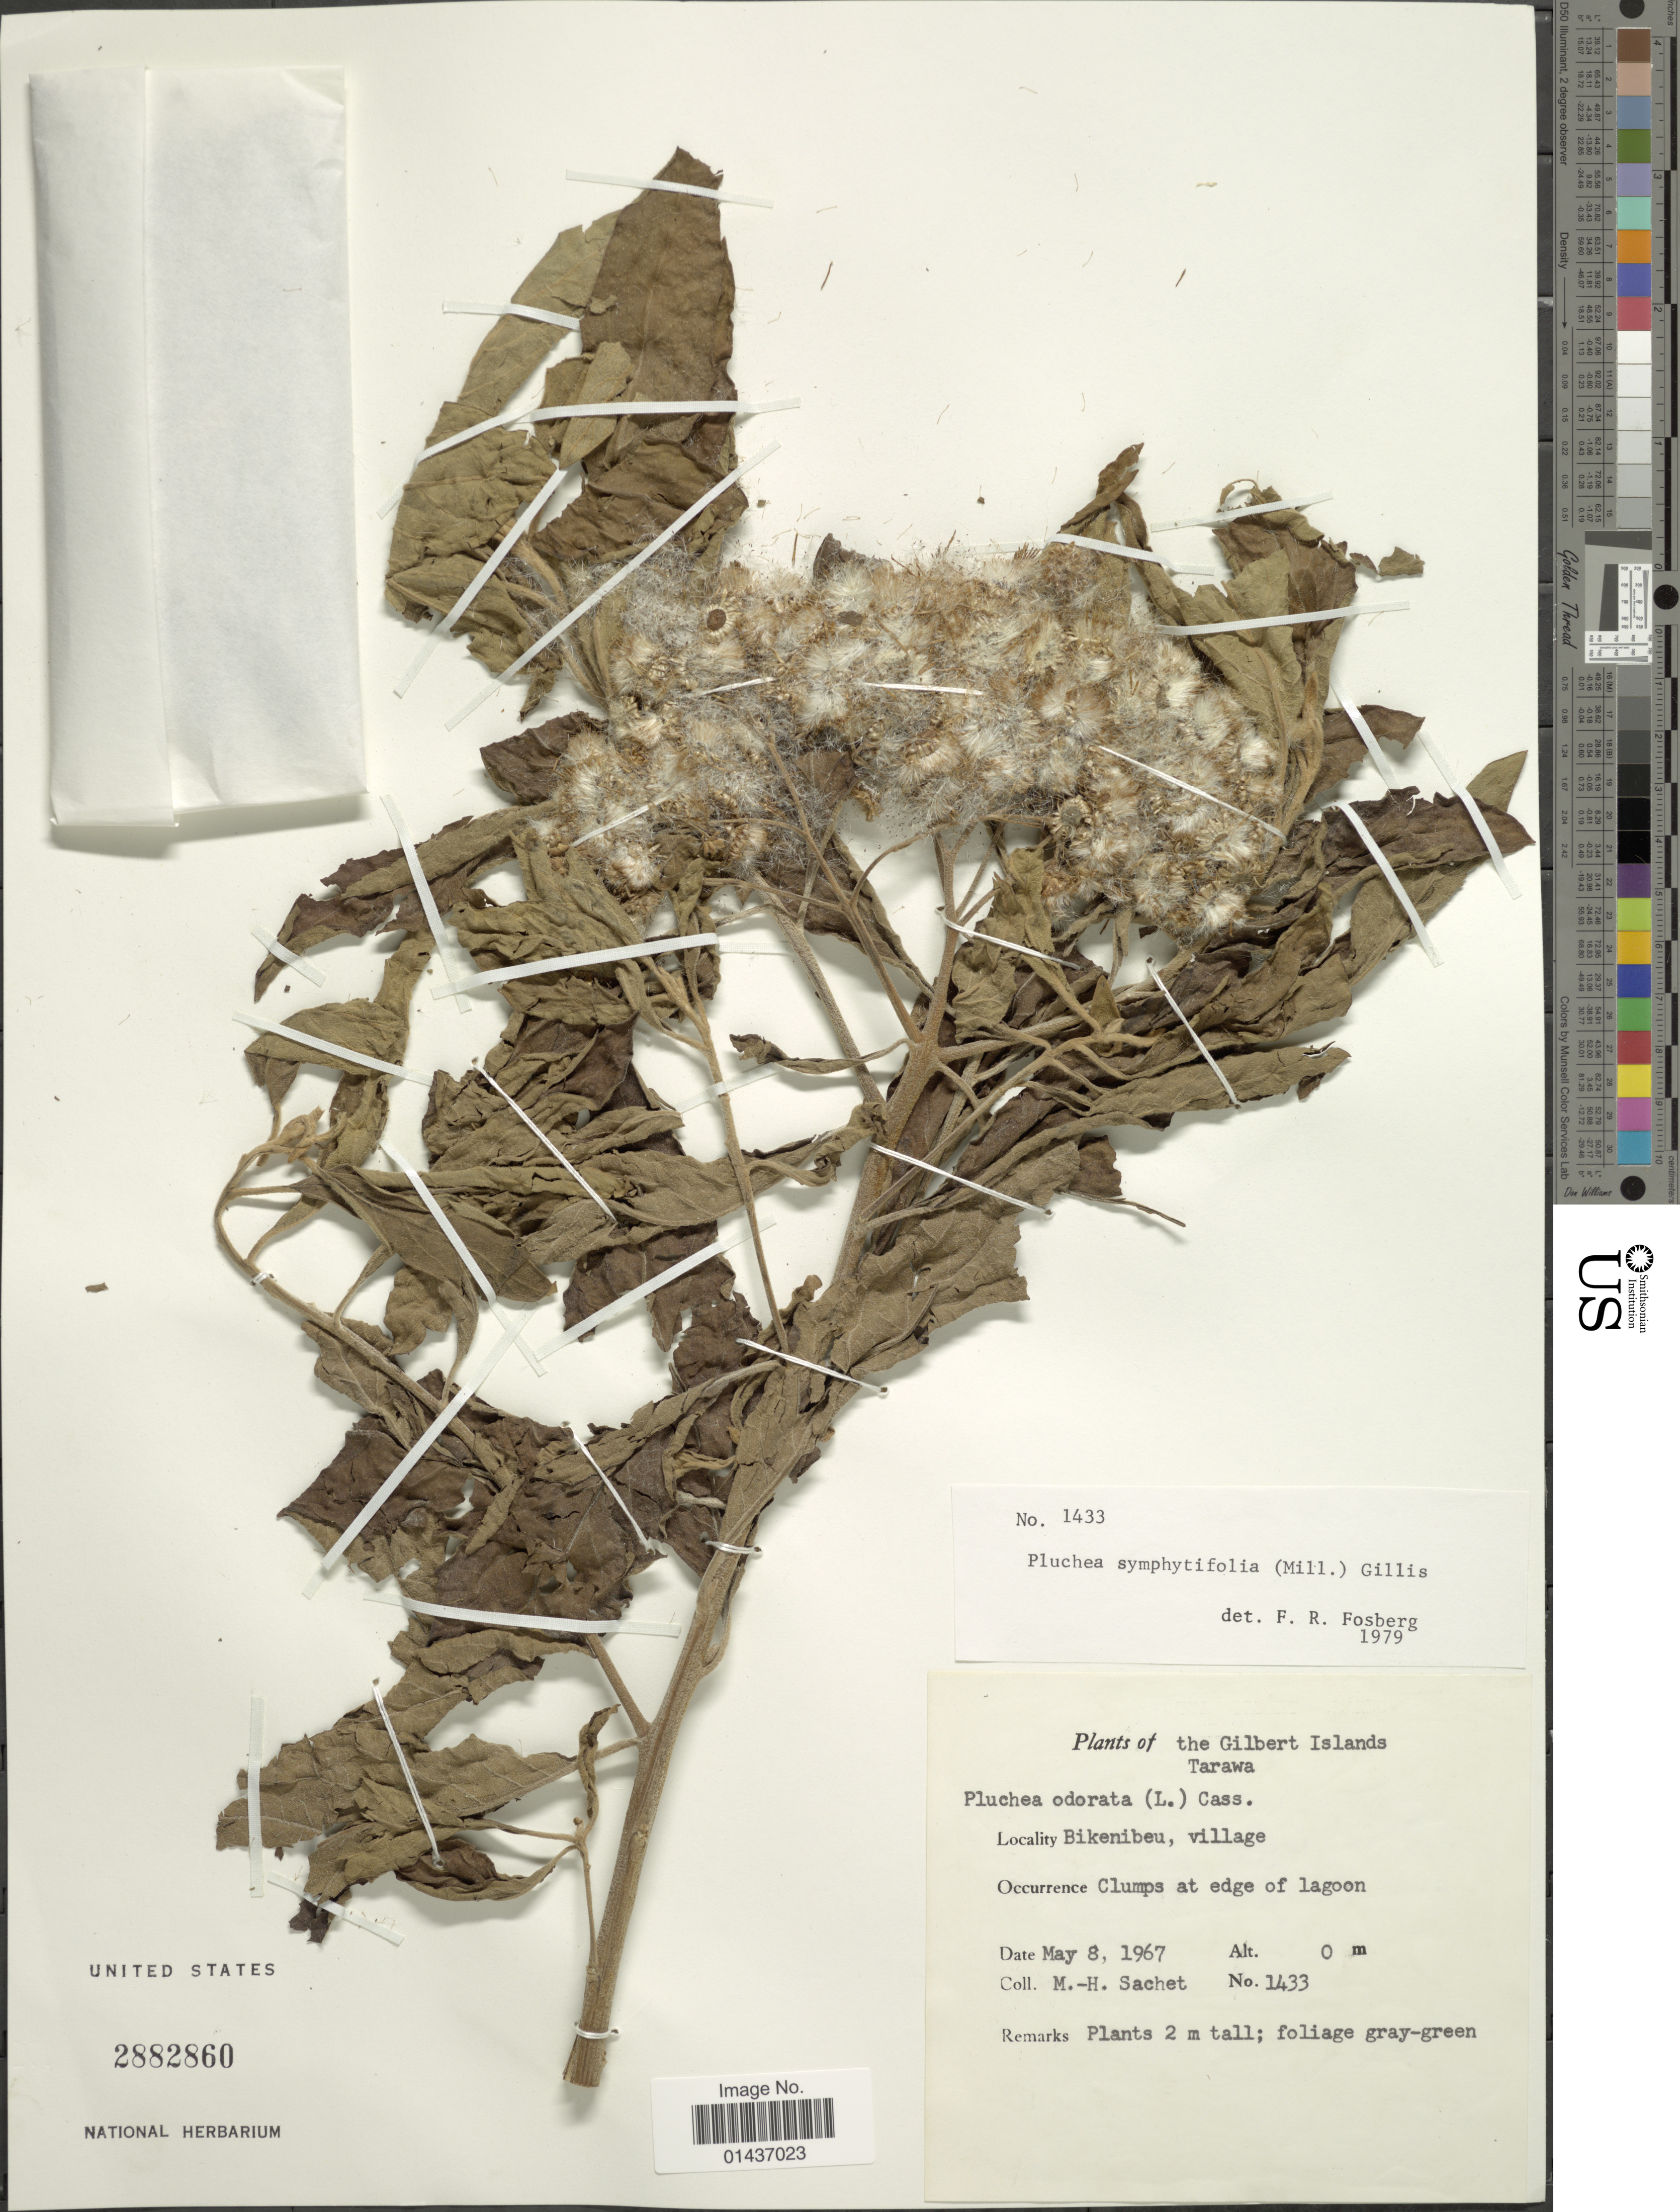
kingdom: Plantae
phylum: Tracheophyta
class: Magnoliopsida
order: Asterales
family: Asteraceae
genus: Pluchea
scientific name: Pluchea carolinensis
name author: (Jacq.) D. Don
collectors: M.-H. Sachet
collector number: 1433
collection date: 1967-05-08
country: Kiribati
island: Tarawa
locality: The Gilbert Island, Tarawa, Bikenibeu, village, Clumps at edge of lagoon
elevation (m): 0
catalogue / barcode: US 2882860